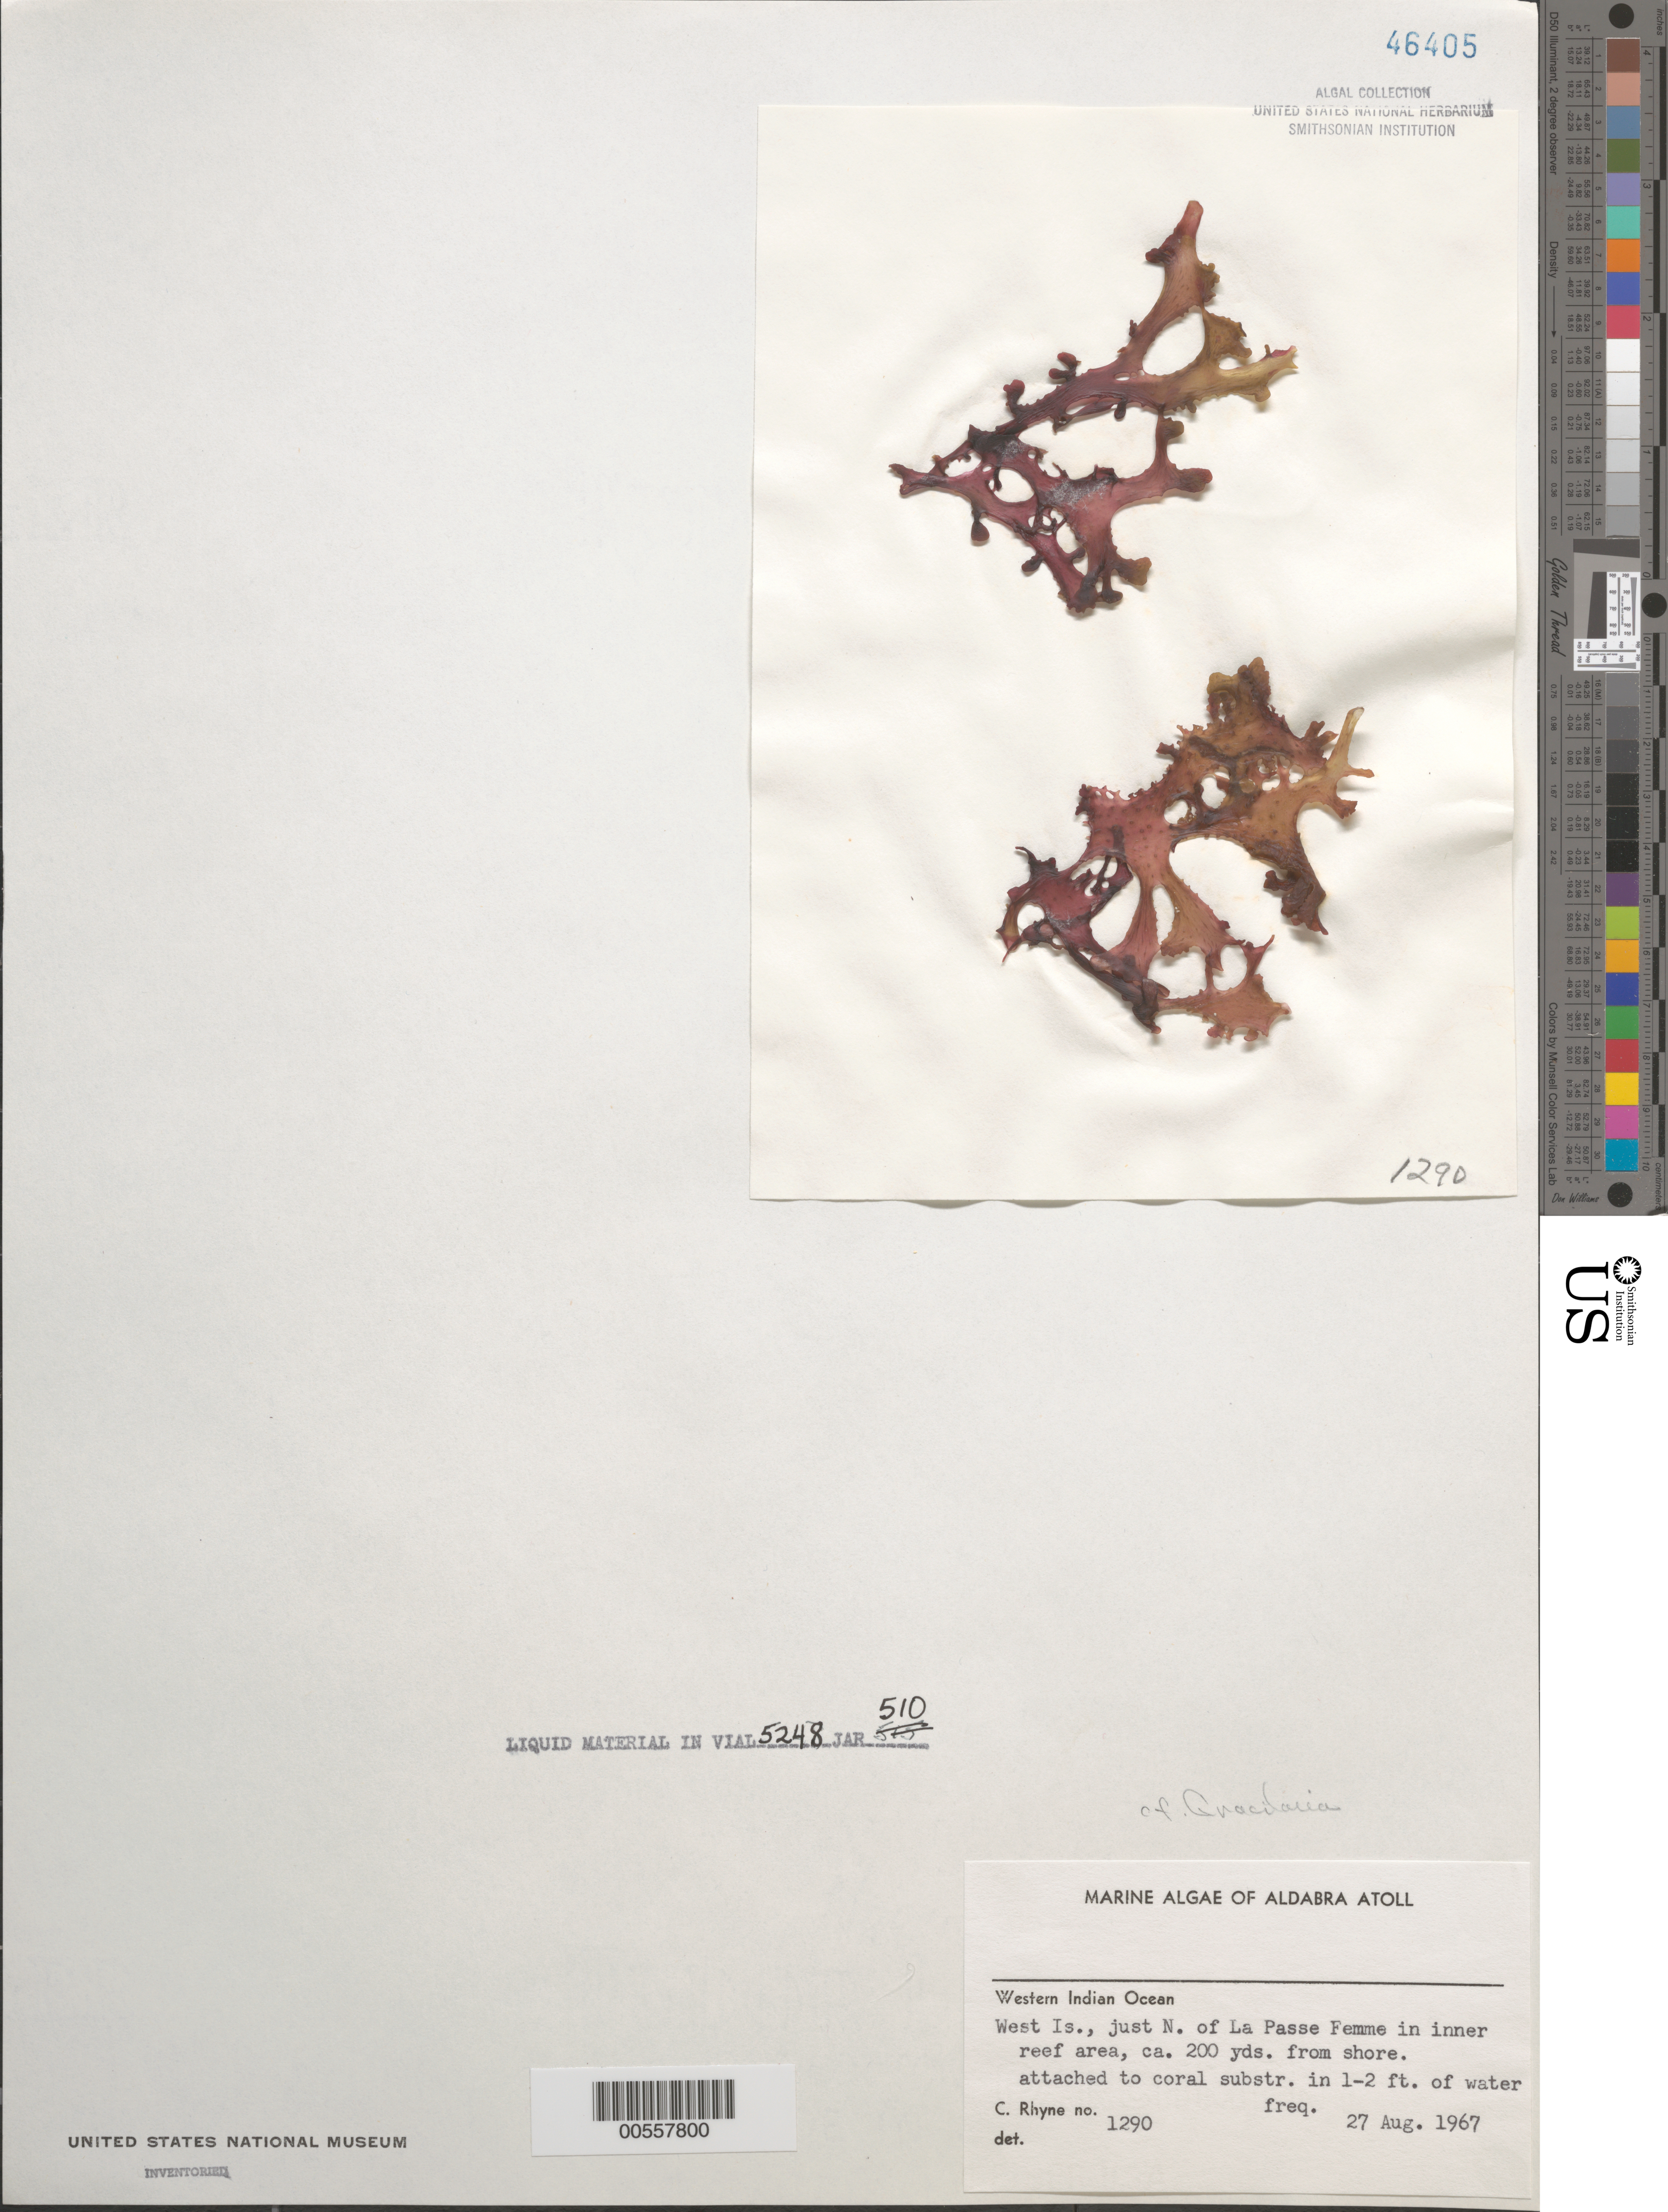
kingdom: Plantae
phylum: Rhodophyta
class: Florideophyceae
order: Gracilariales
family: Gracilariaceae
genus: Gracilaria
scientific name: Gracilaria sp.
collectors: C. Rhyne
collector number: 1290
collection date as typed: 27 Aug 1967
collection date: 1967-08-27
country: Seychelles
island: Aldabra Atoll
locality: West Islet, Just north of La Passe Femme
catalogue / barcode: US 46405